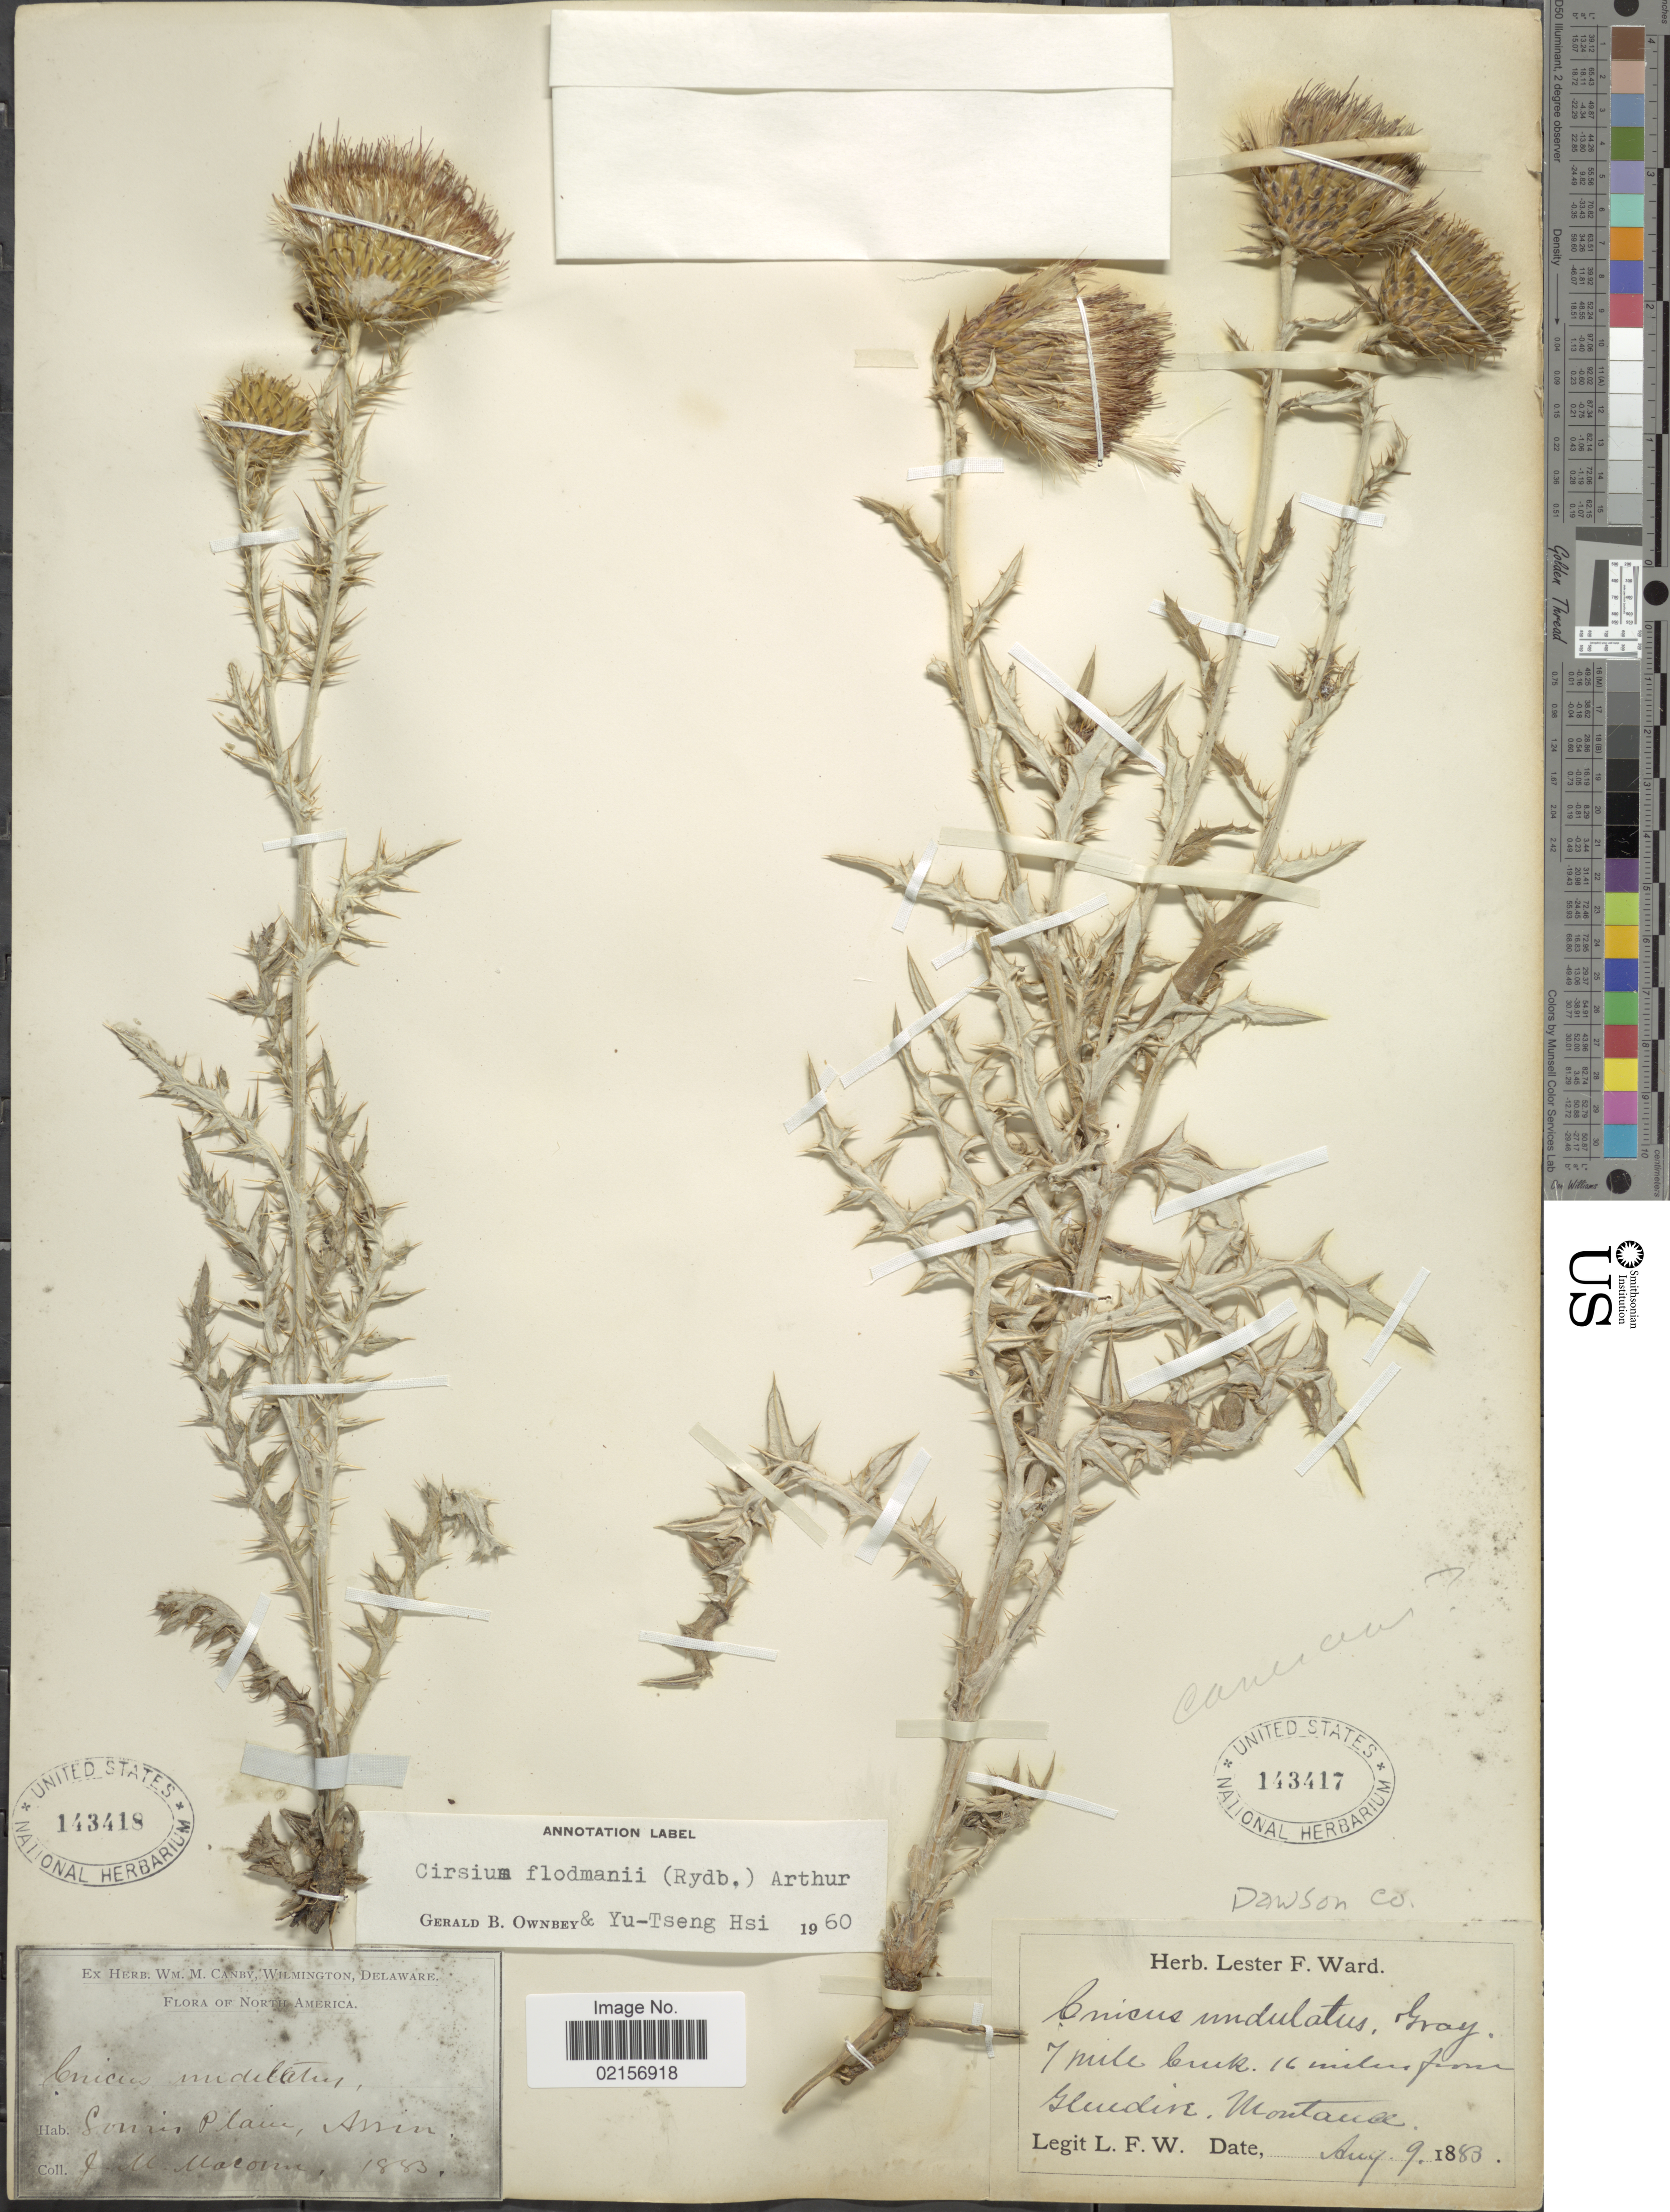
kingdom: Plantae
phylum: Tracheophyta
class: Magnoliopsida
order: Asterales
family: Asteraceae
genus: Cirsium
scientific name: Cirsium flodmanii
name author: (Rydb.) Arthur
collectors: J. Maconn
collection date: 1883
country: Canada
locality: North America, Souris Plain, Assin.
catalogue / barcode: US 143418-2